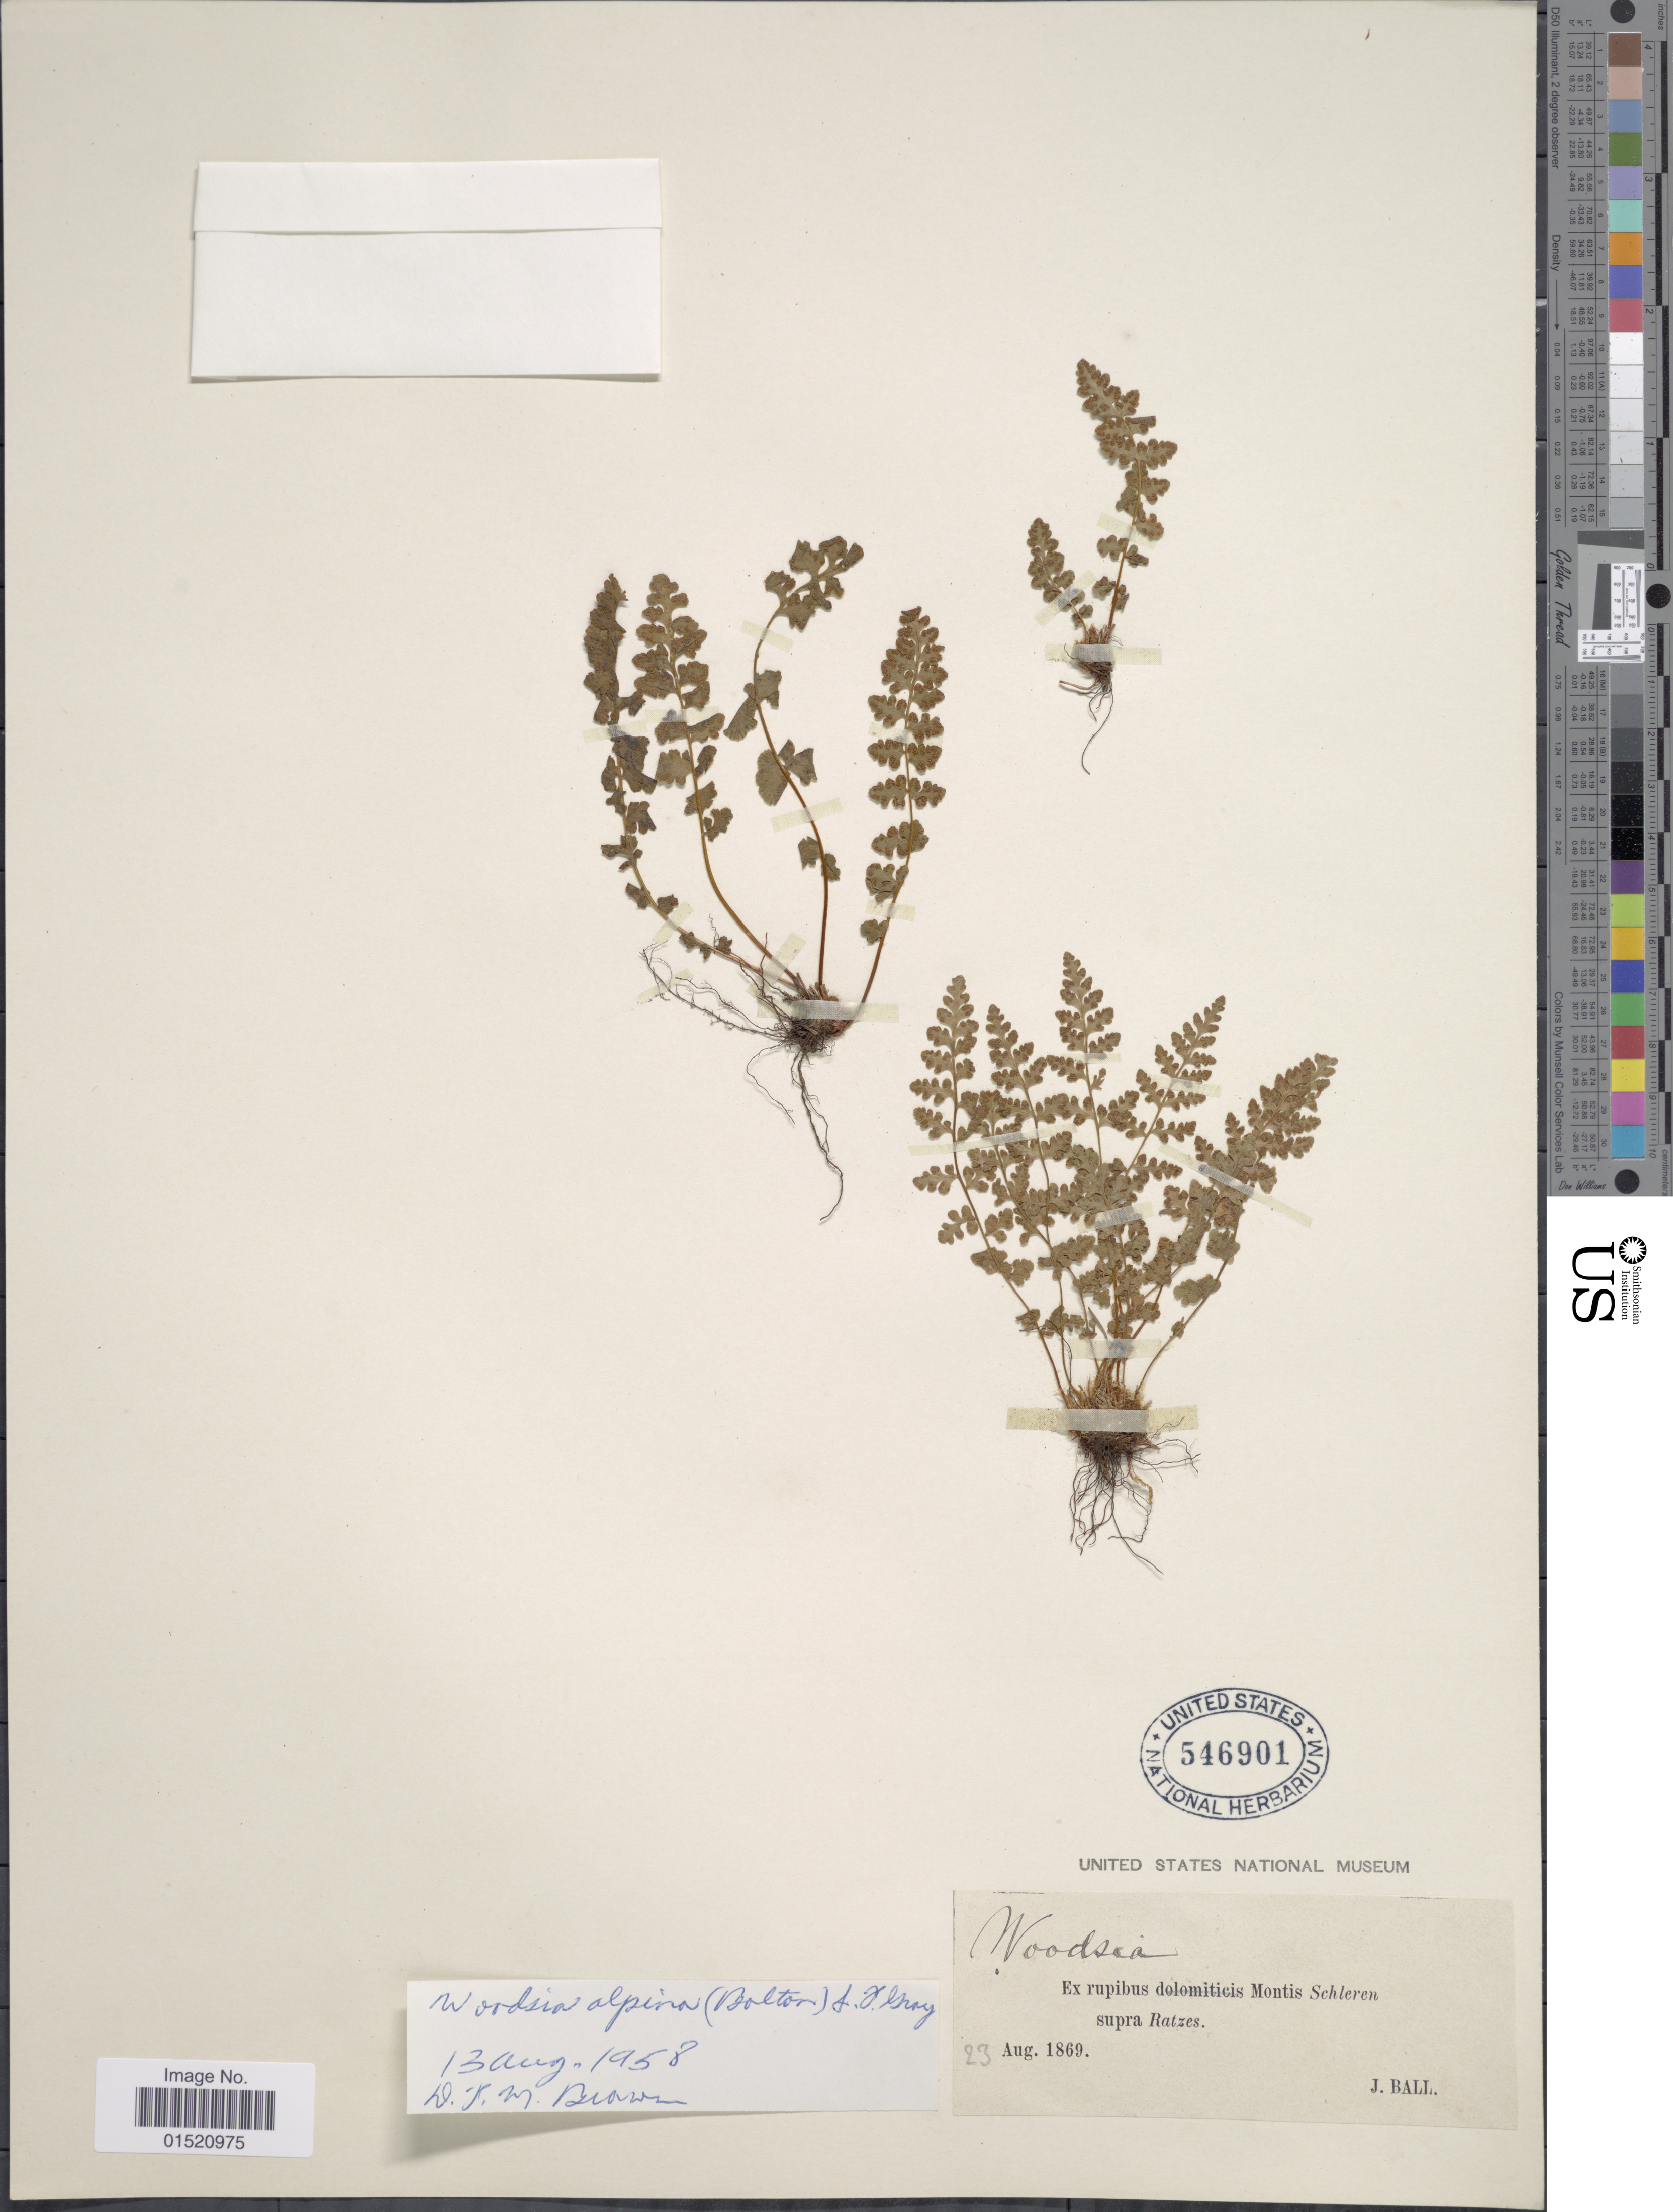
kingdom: Plantae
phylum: Tracheophyta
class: Polypodiopsida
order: Polypodiales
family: Woodsiaceae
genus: Woodsia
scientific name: Woodsia alpina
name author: (Bolton) S.F. Gray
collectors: J. Ball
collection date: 1869-08-23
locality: Supra Ratzes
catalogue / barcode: US 546901